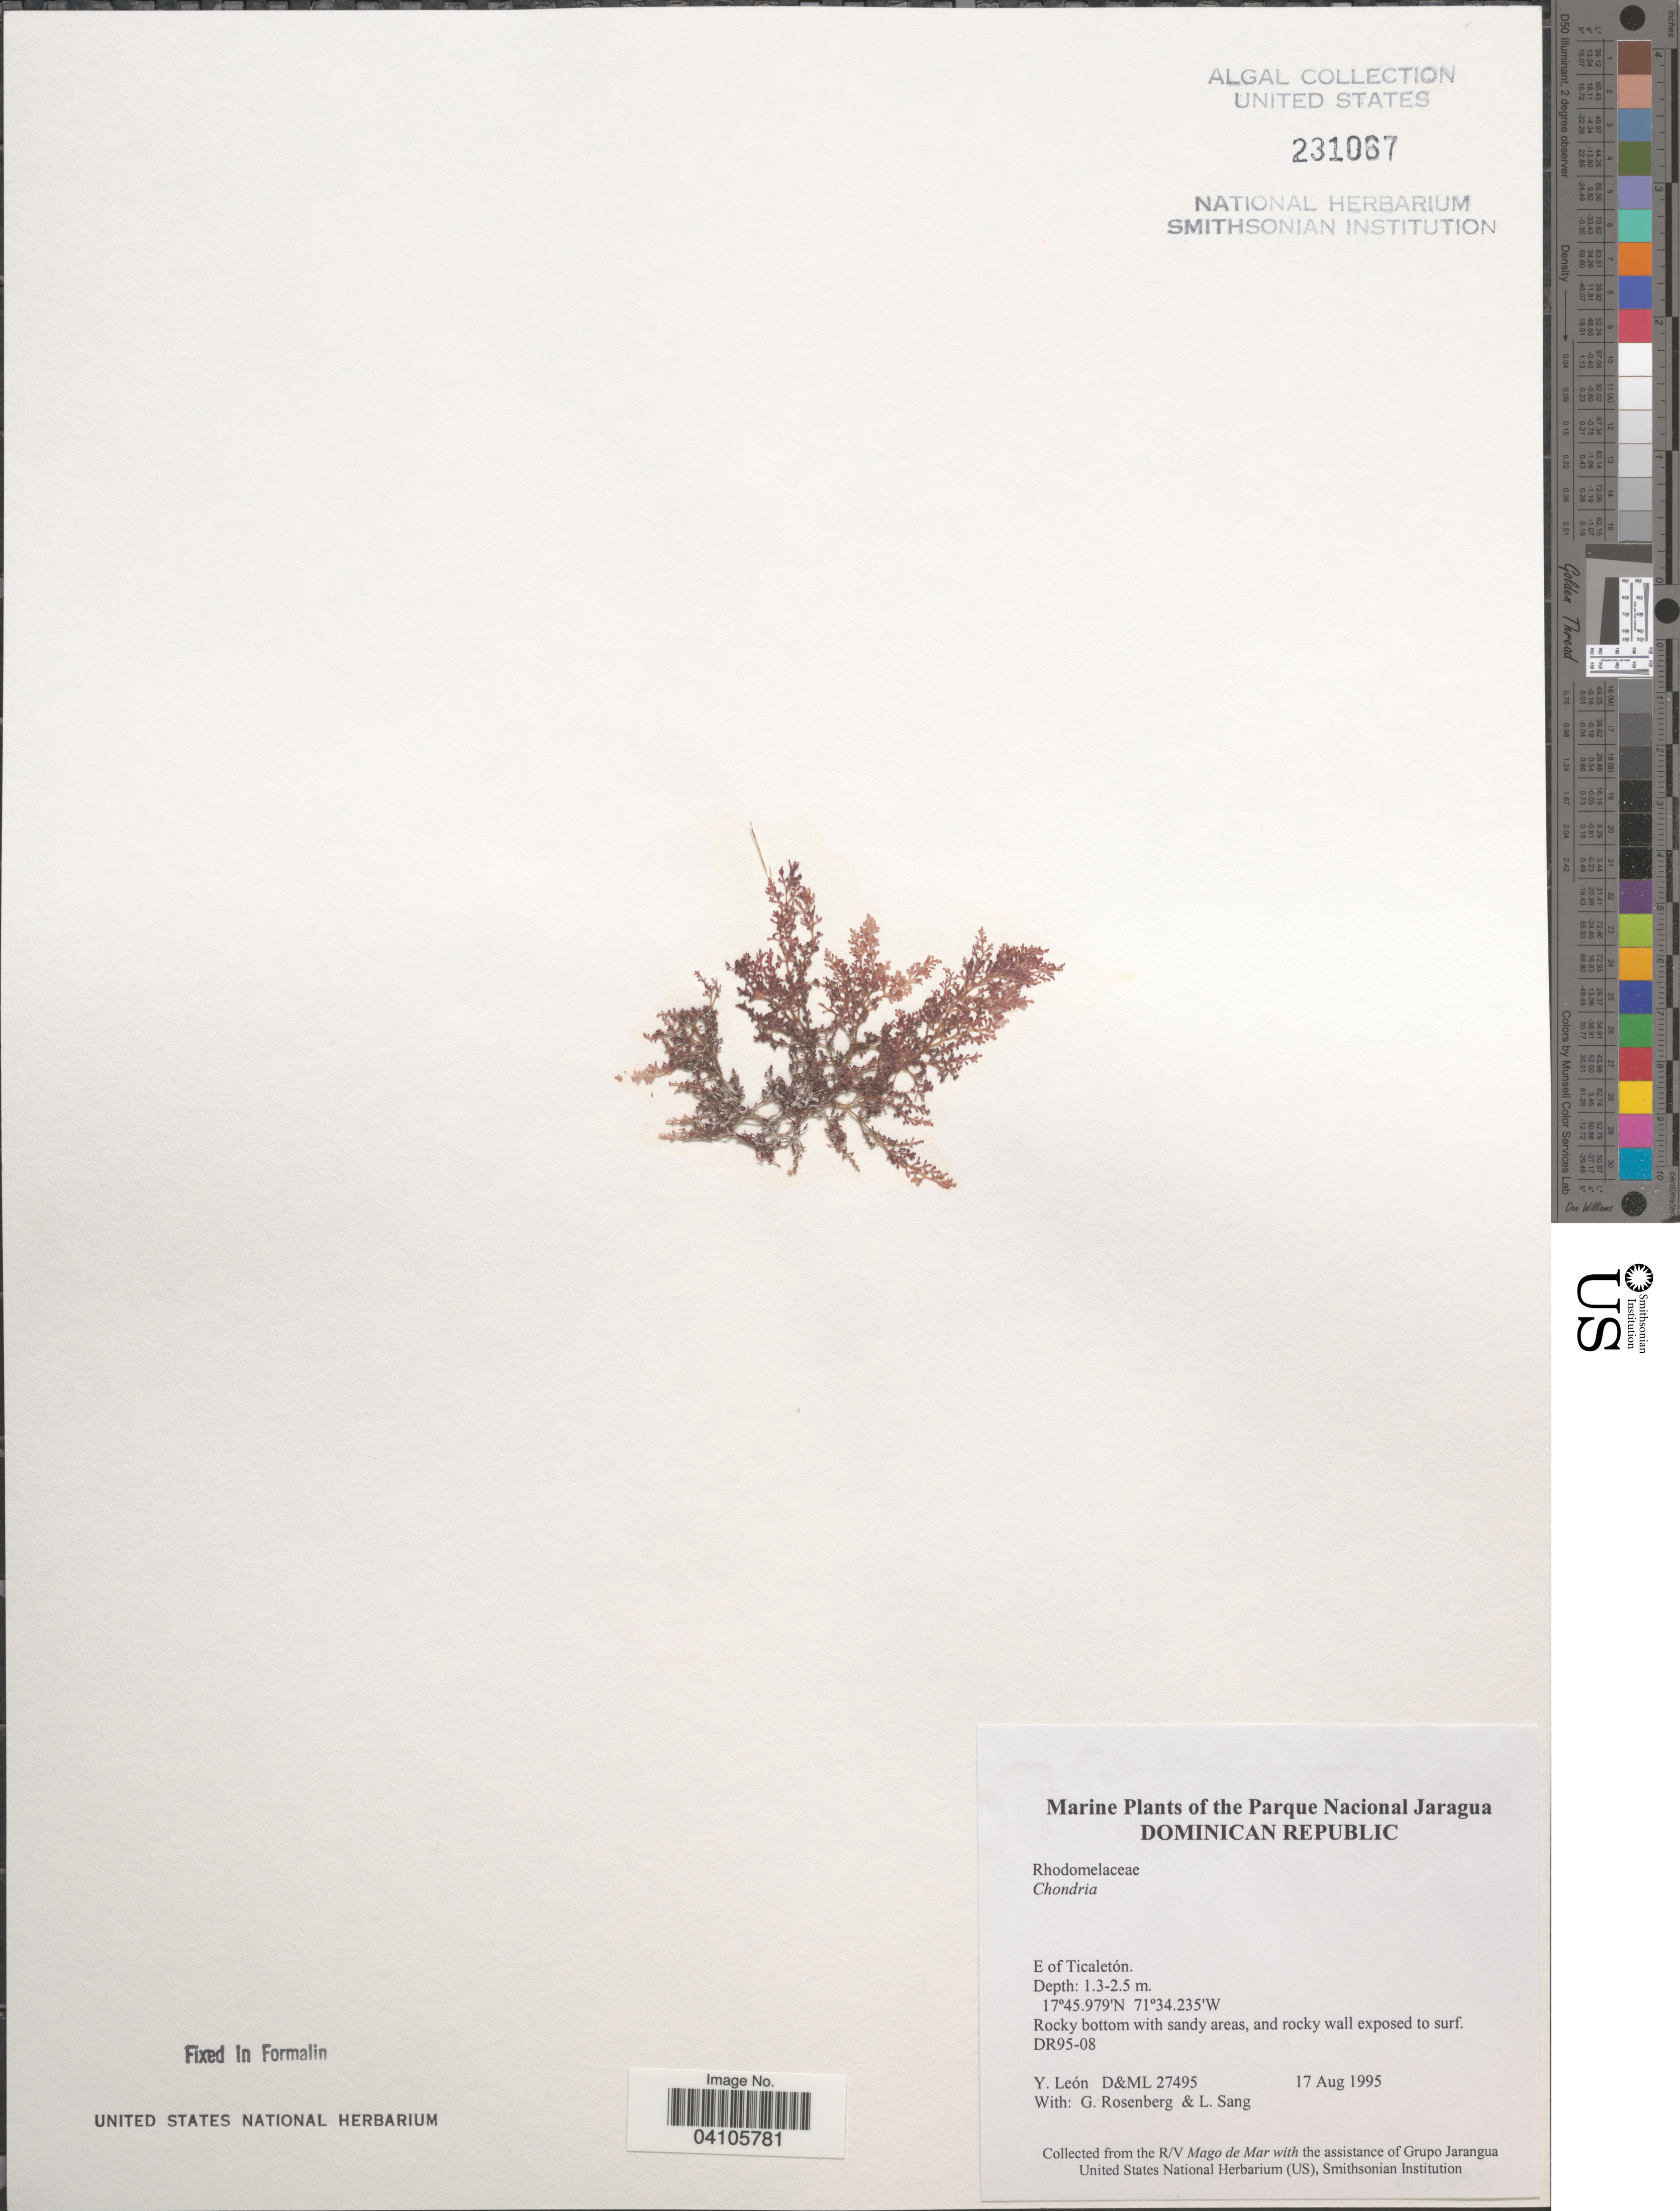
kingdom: Plantae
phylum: Rhodophyta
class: Florideophyceae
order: Ceramiales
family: Rhodomelaceae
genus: Chondria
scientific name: Chondria sp.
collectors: Y. León, G. Rosenberg & L. Sang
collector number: D&ML27495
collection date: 1995-08-17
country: Dominican Republic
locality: The Parque Nacional Jaragua. E of Ticaletón.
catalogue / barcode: US 231067